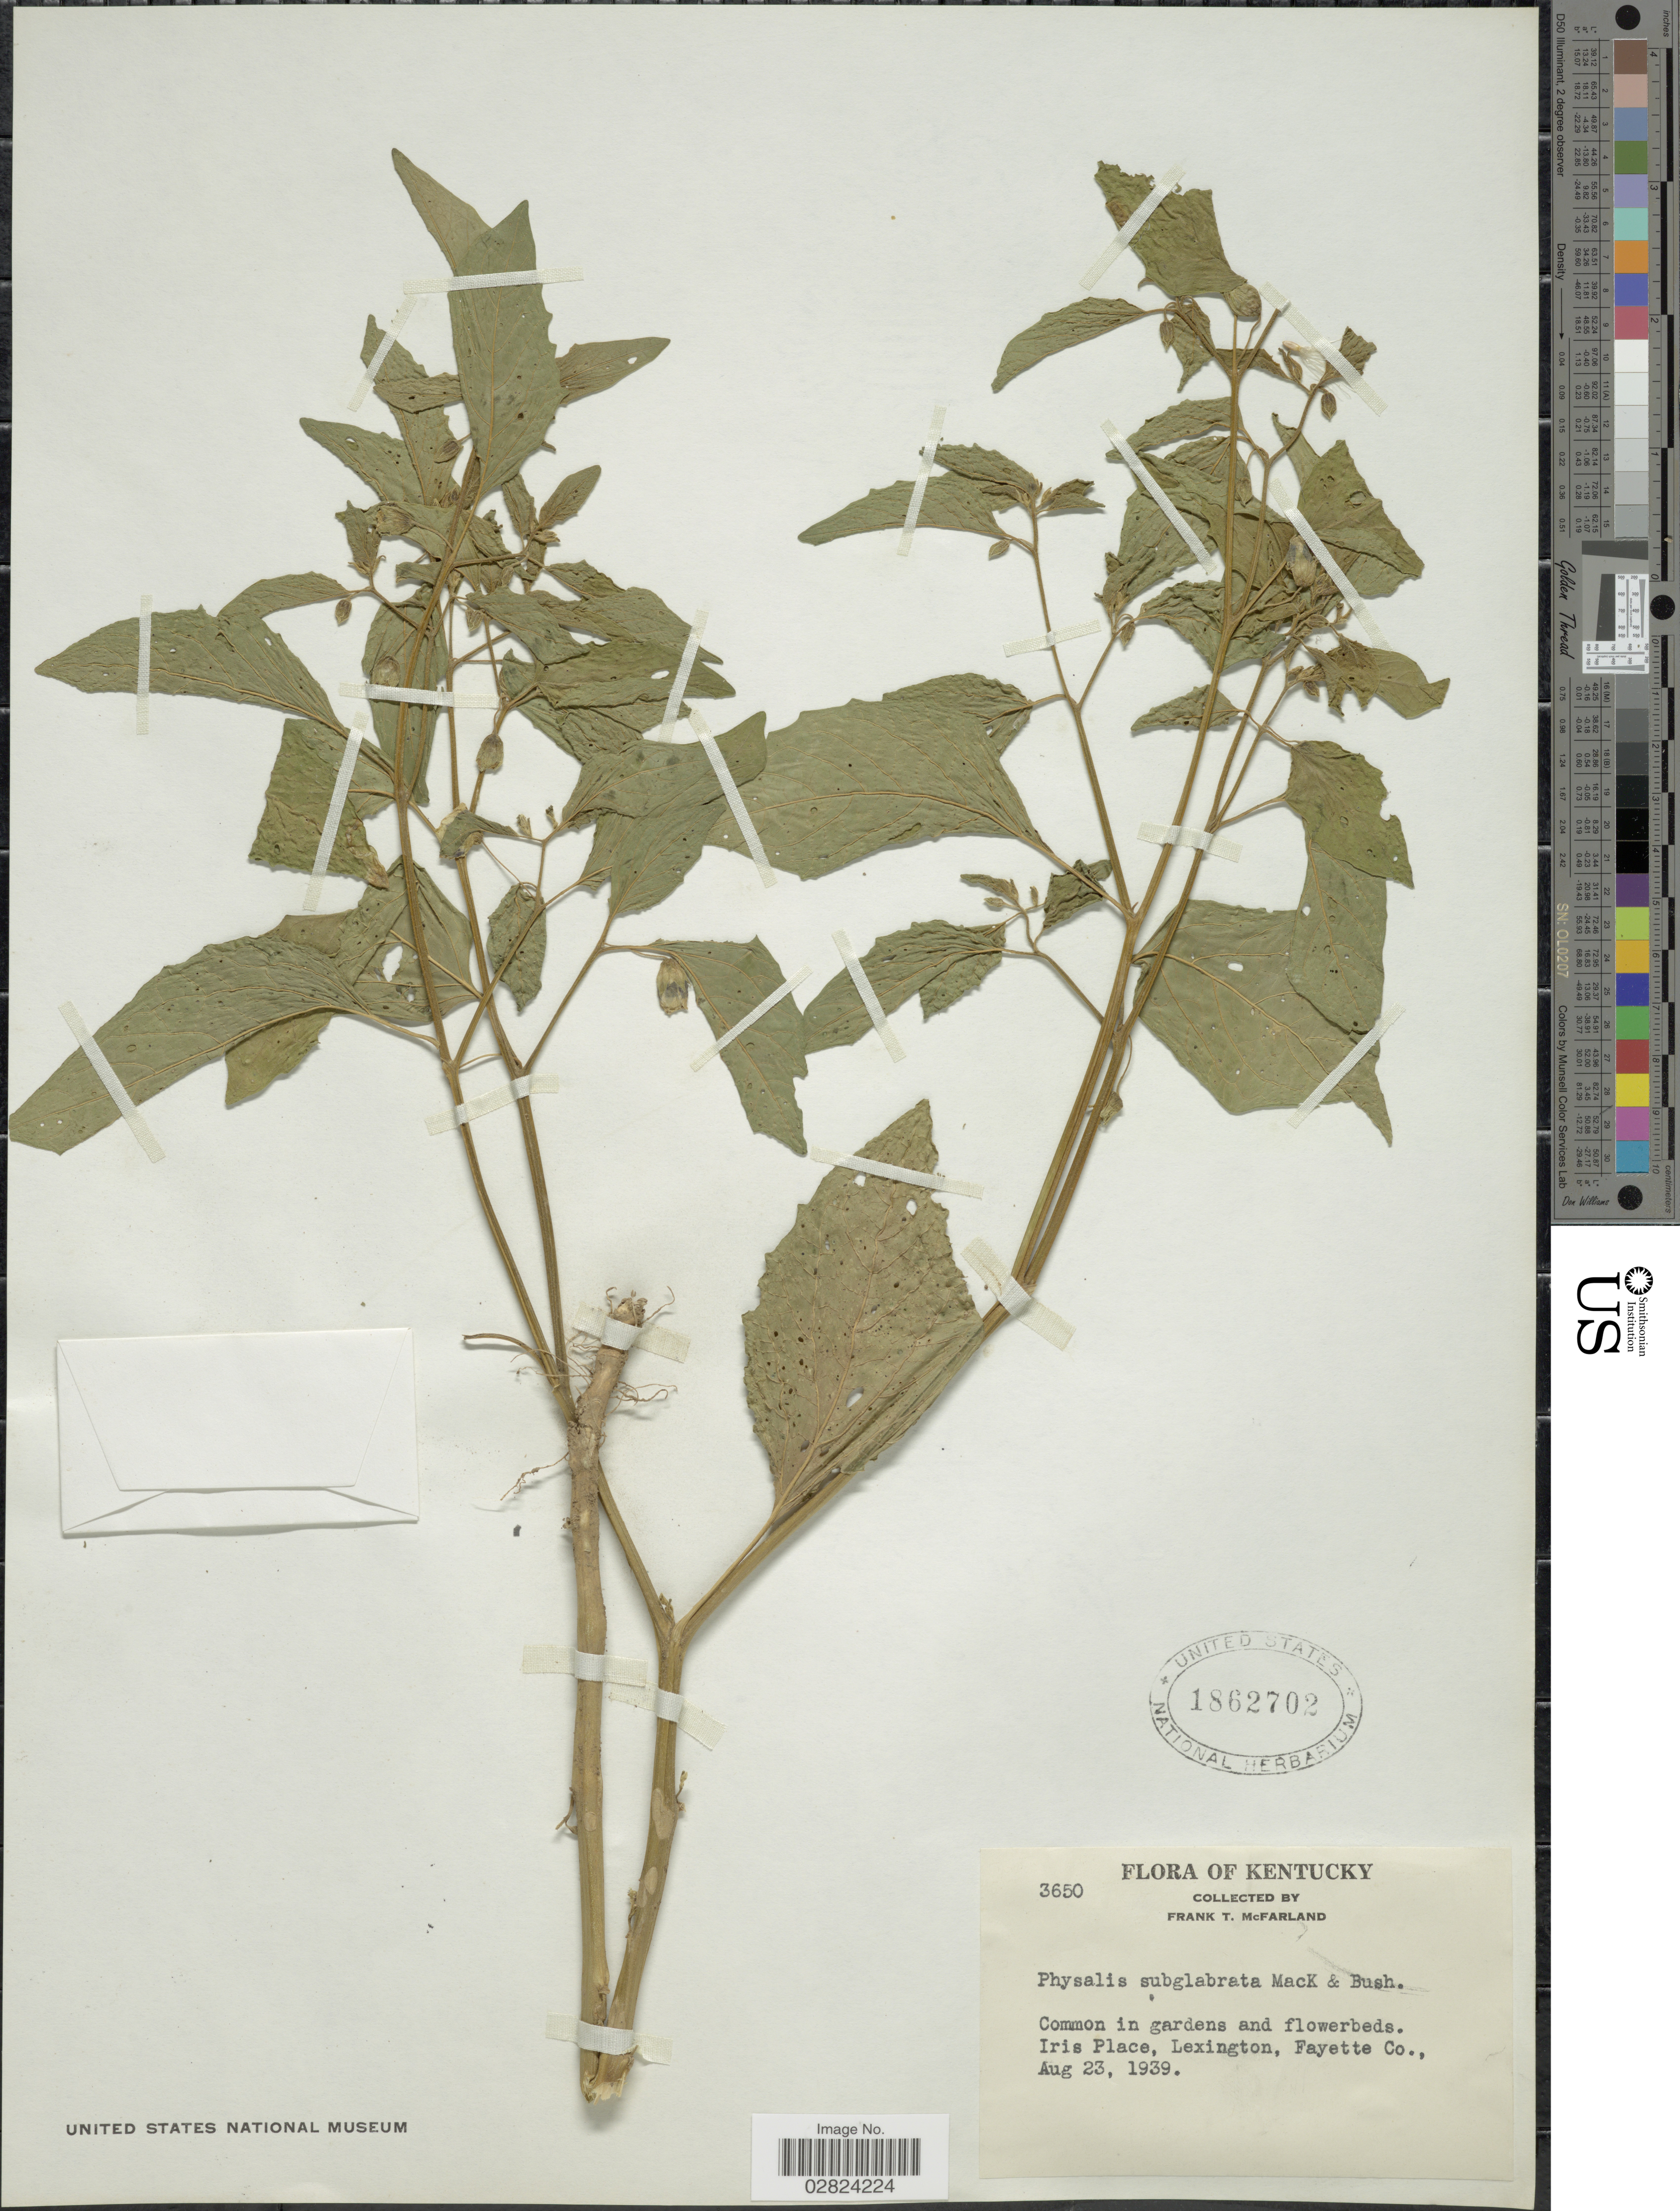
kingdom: Plantae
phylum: Tracheophyta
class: Magnoliopsida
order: Solanales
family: Solanaceae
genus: Physalis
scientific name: Physalis subglabrata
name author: Mack. & Bush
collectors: F. McFarland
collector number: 3650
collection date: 1939-08-23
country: United States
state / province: Kentucky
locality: Iris Place, Lexington, Fayette Co.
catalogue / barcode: US 1862702